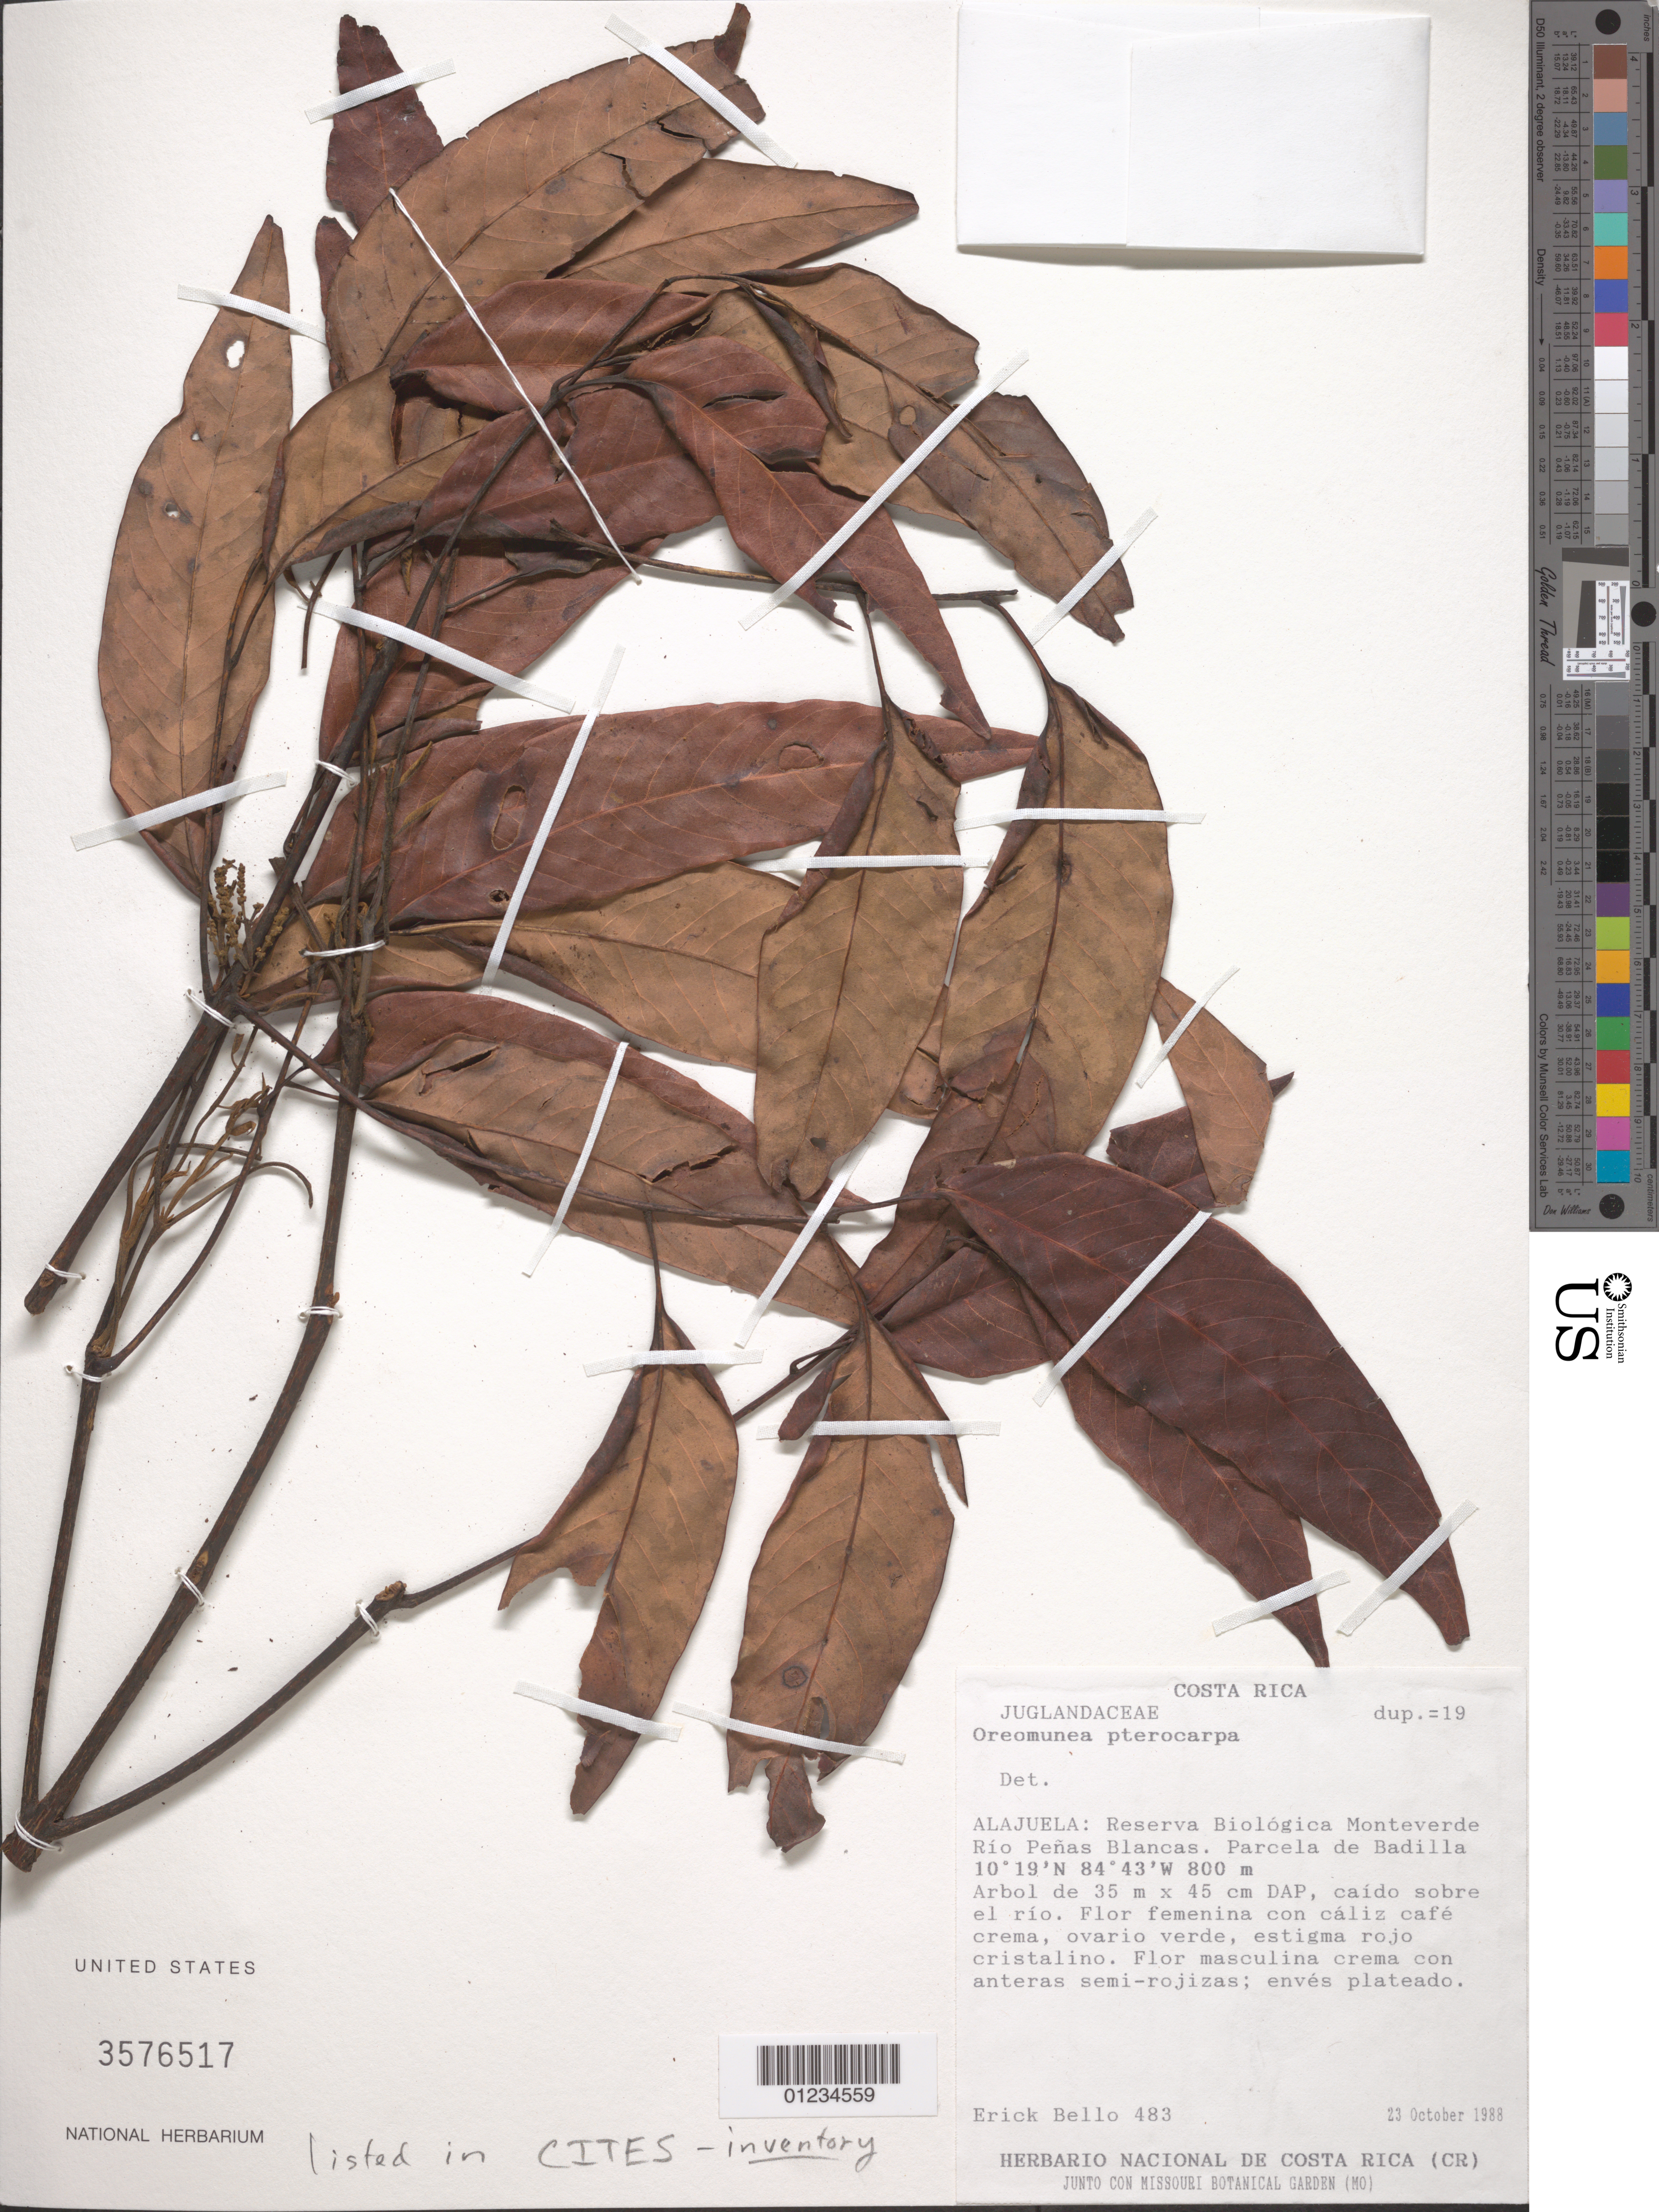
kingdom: Plantae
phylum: Tracheophyta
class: Magnoliopsida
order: Fagales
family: Juglandaceae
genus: Oreomunnea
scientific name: Oreomunnea pterocarpa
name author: Oerst.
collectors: E. Bello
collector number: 483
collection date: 1988-10-23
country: Costa Rica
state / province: Alajuela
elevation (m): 800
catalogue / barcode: US 3576517